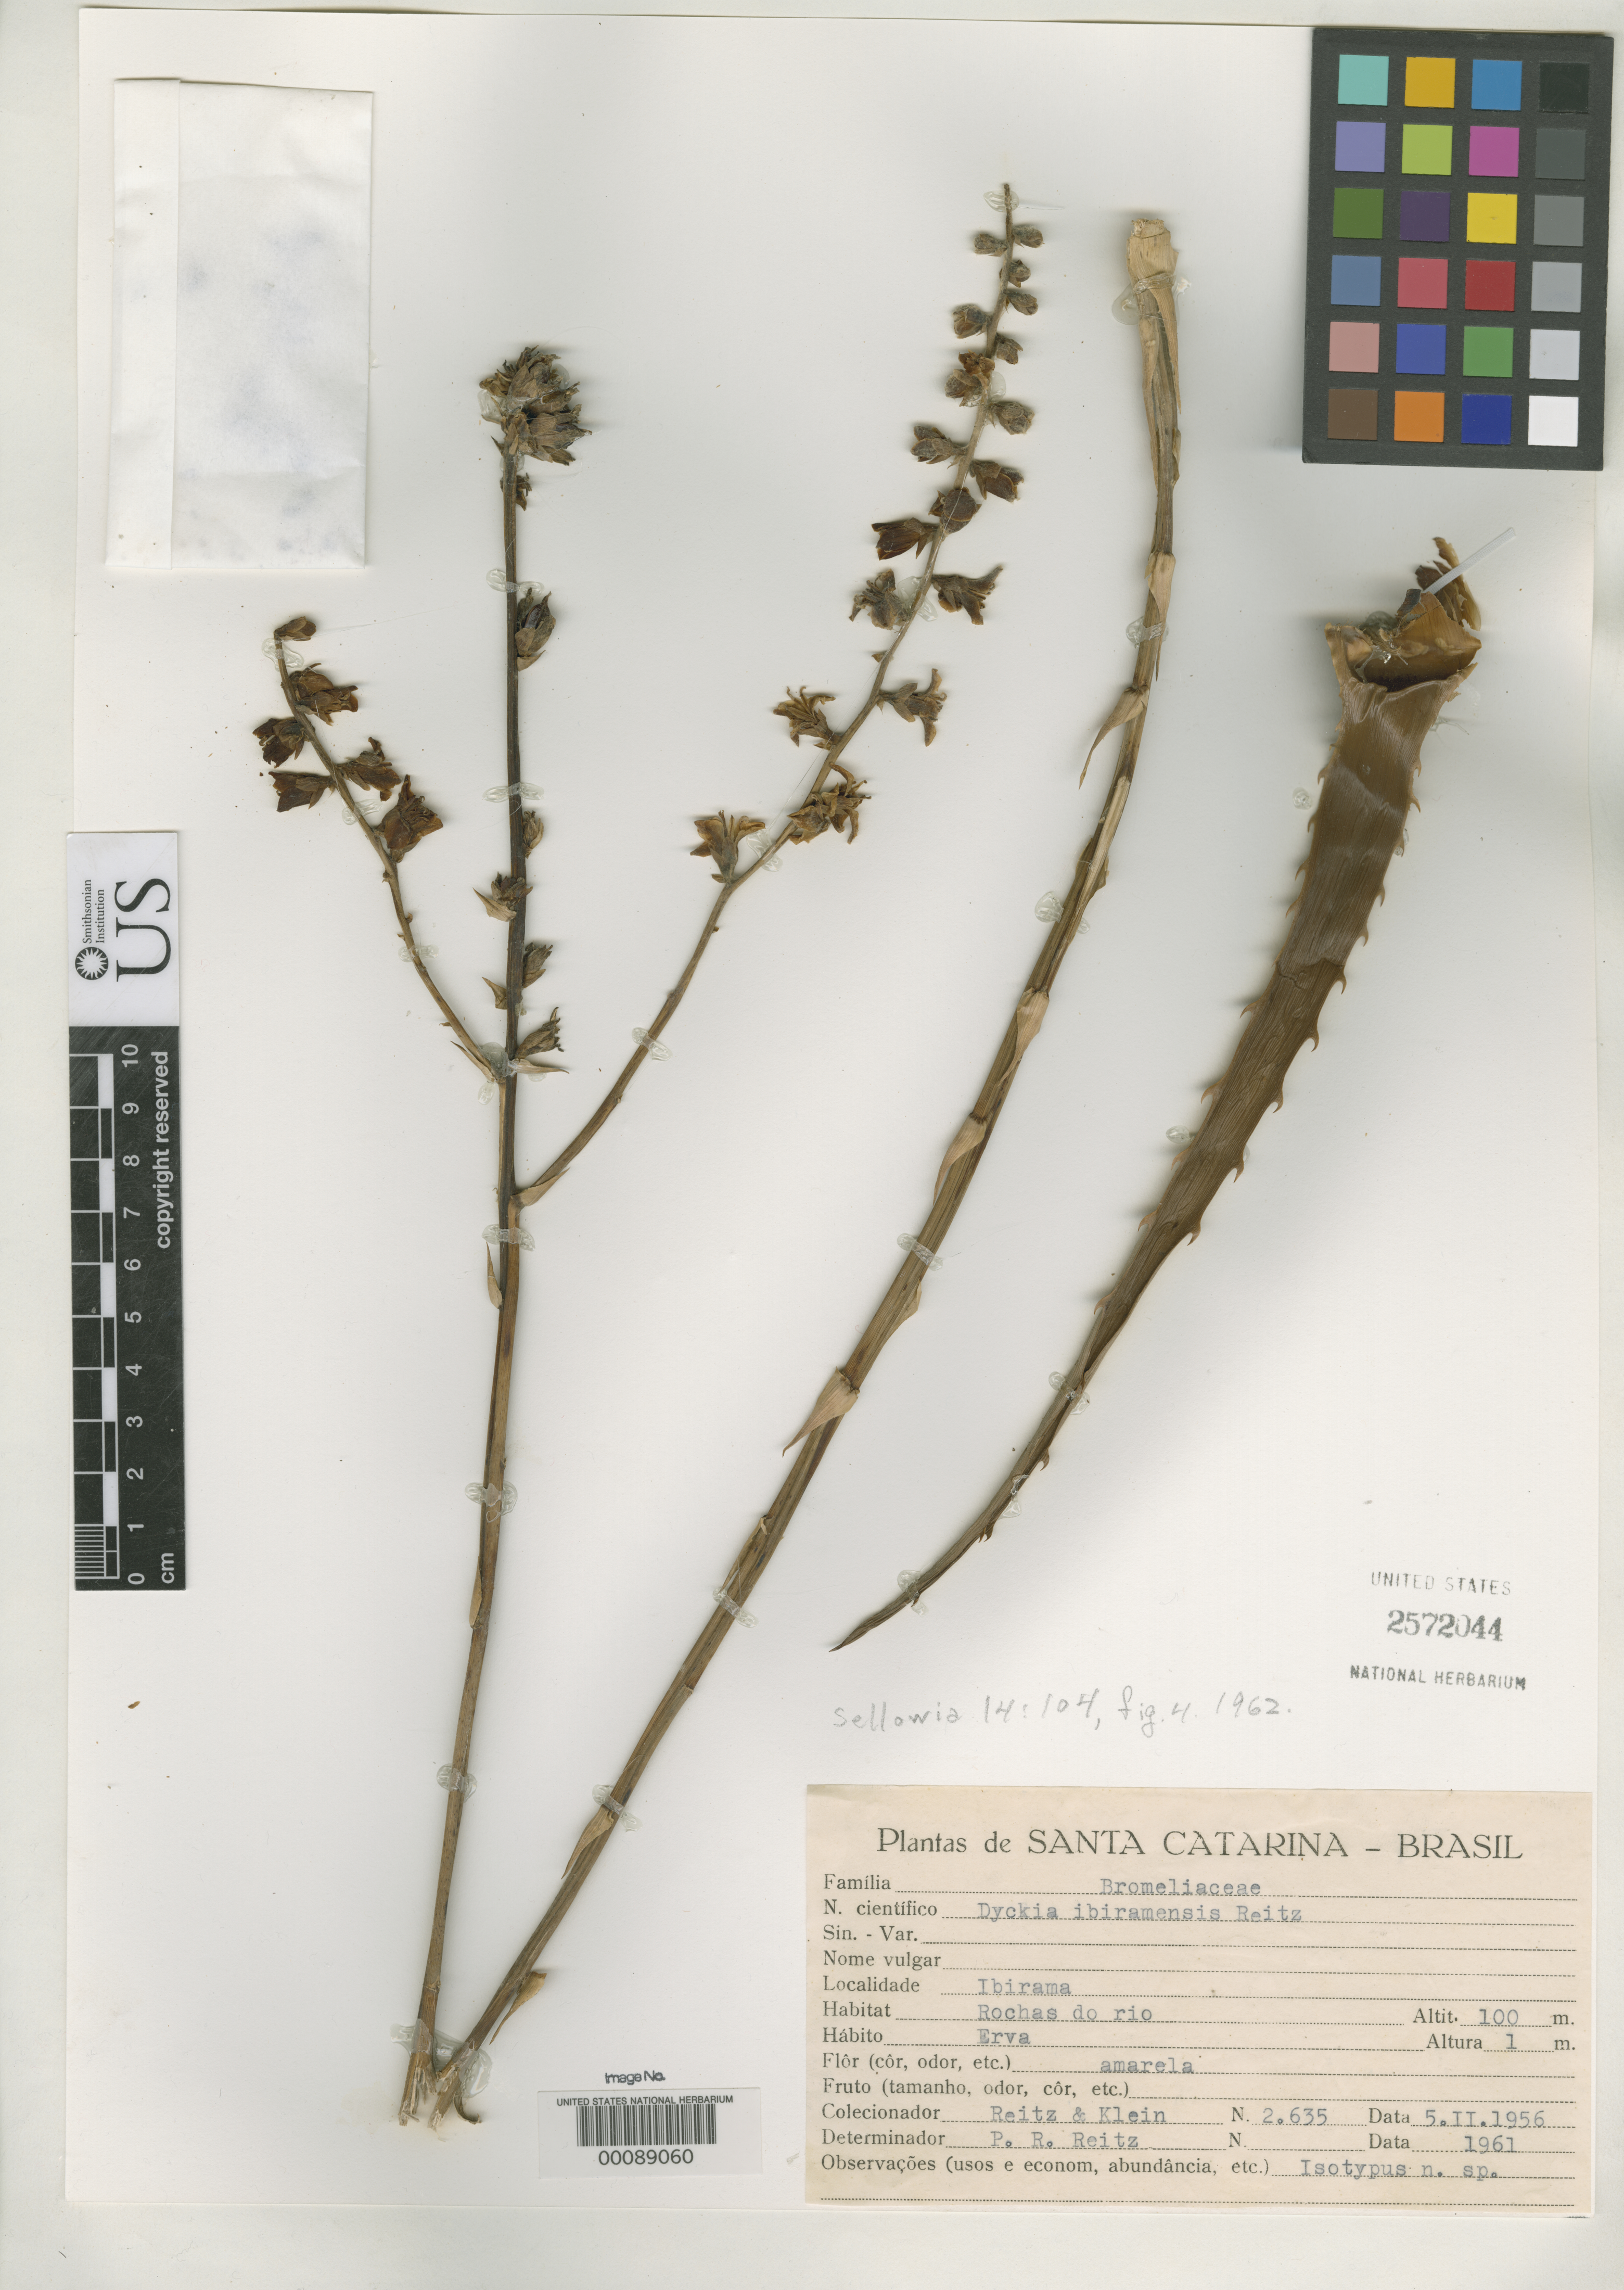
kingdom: Plantae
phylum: Tracheophyta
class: Liliopsida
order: Poales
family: Bromeliaceae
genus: Dyckia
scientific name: Dyckia ibiramensis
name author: Reitz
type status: Isotype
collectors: R. Reitz & R. M. Klein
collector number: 2635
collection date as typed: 05 Feb 1956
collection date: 1956-02-05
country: Brazil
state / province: Santa Catarina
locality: Ibirama.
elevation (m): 100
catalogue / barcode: US 2572044